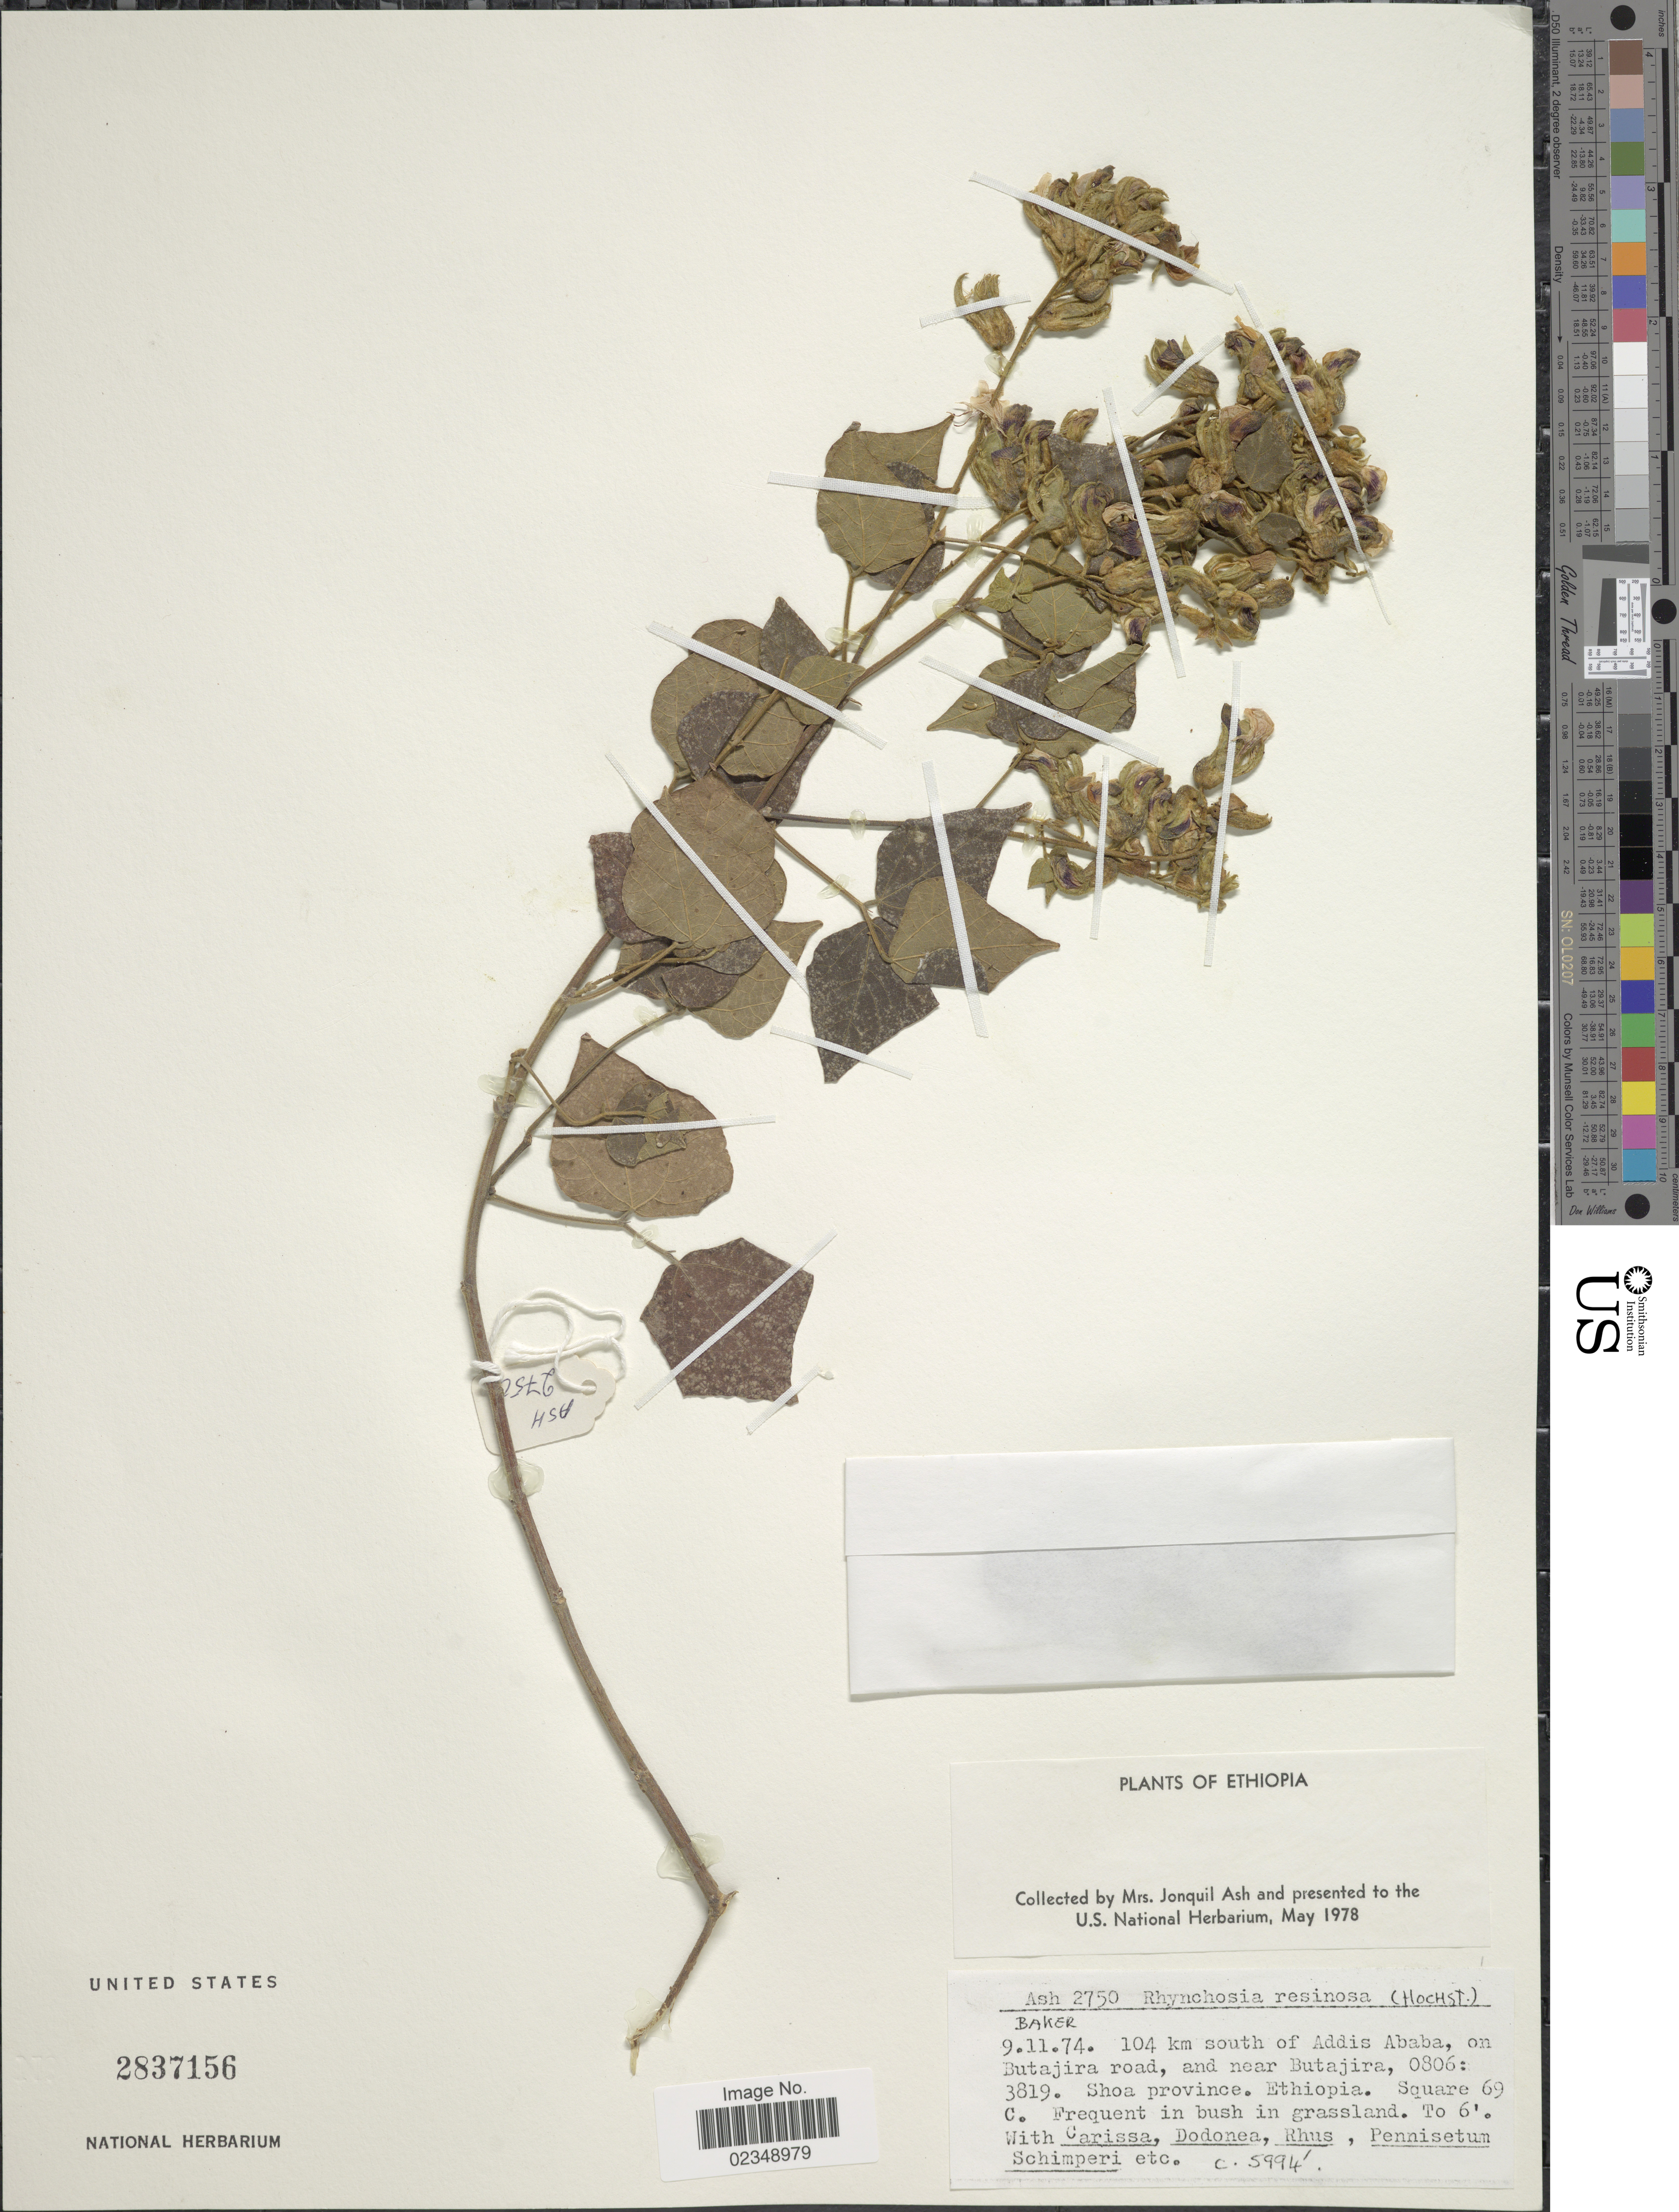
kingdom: Plantae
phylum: Tracheophyta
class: Magnoliopsida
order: Fabales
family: Fabaceae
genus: Rhynchosia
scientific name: Rhynchosia resinosa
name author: (Hochst. ex A. Rich.) Baker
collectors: J. Ash & -- Baker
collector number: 2750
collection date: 1978-05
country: Ethiopia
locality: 104 km south of Addis Ababa, on Butajira road, and near Butajira, Shoa province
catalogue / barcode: US 2837156